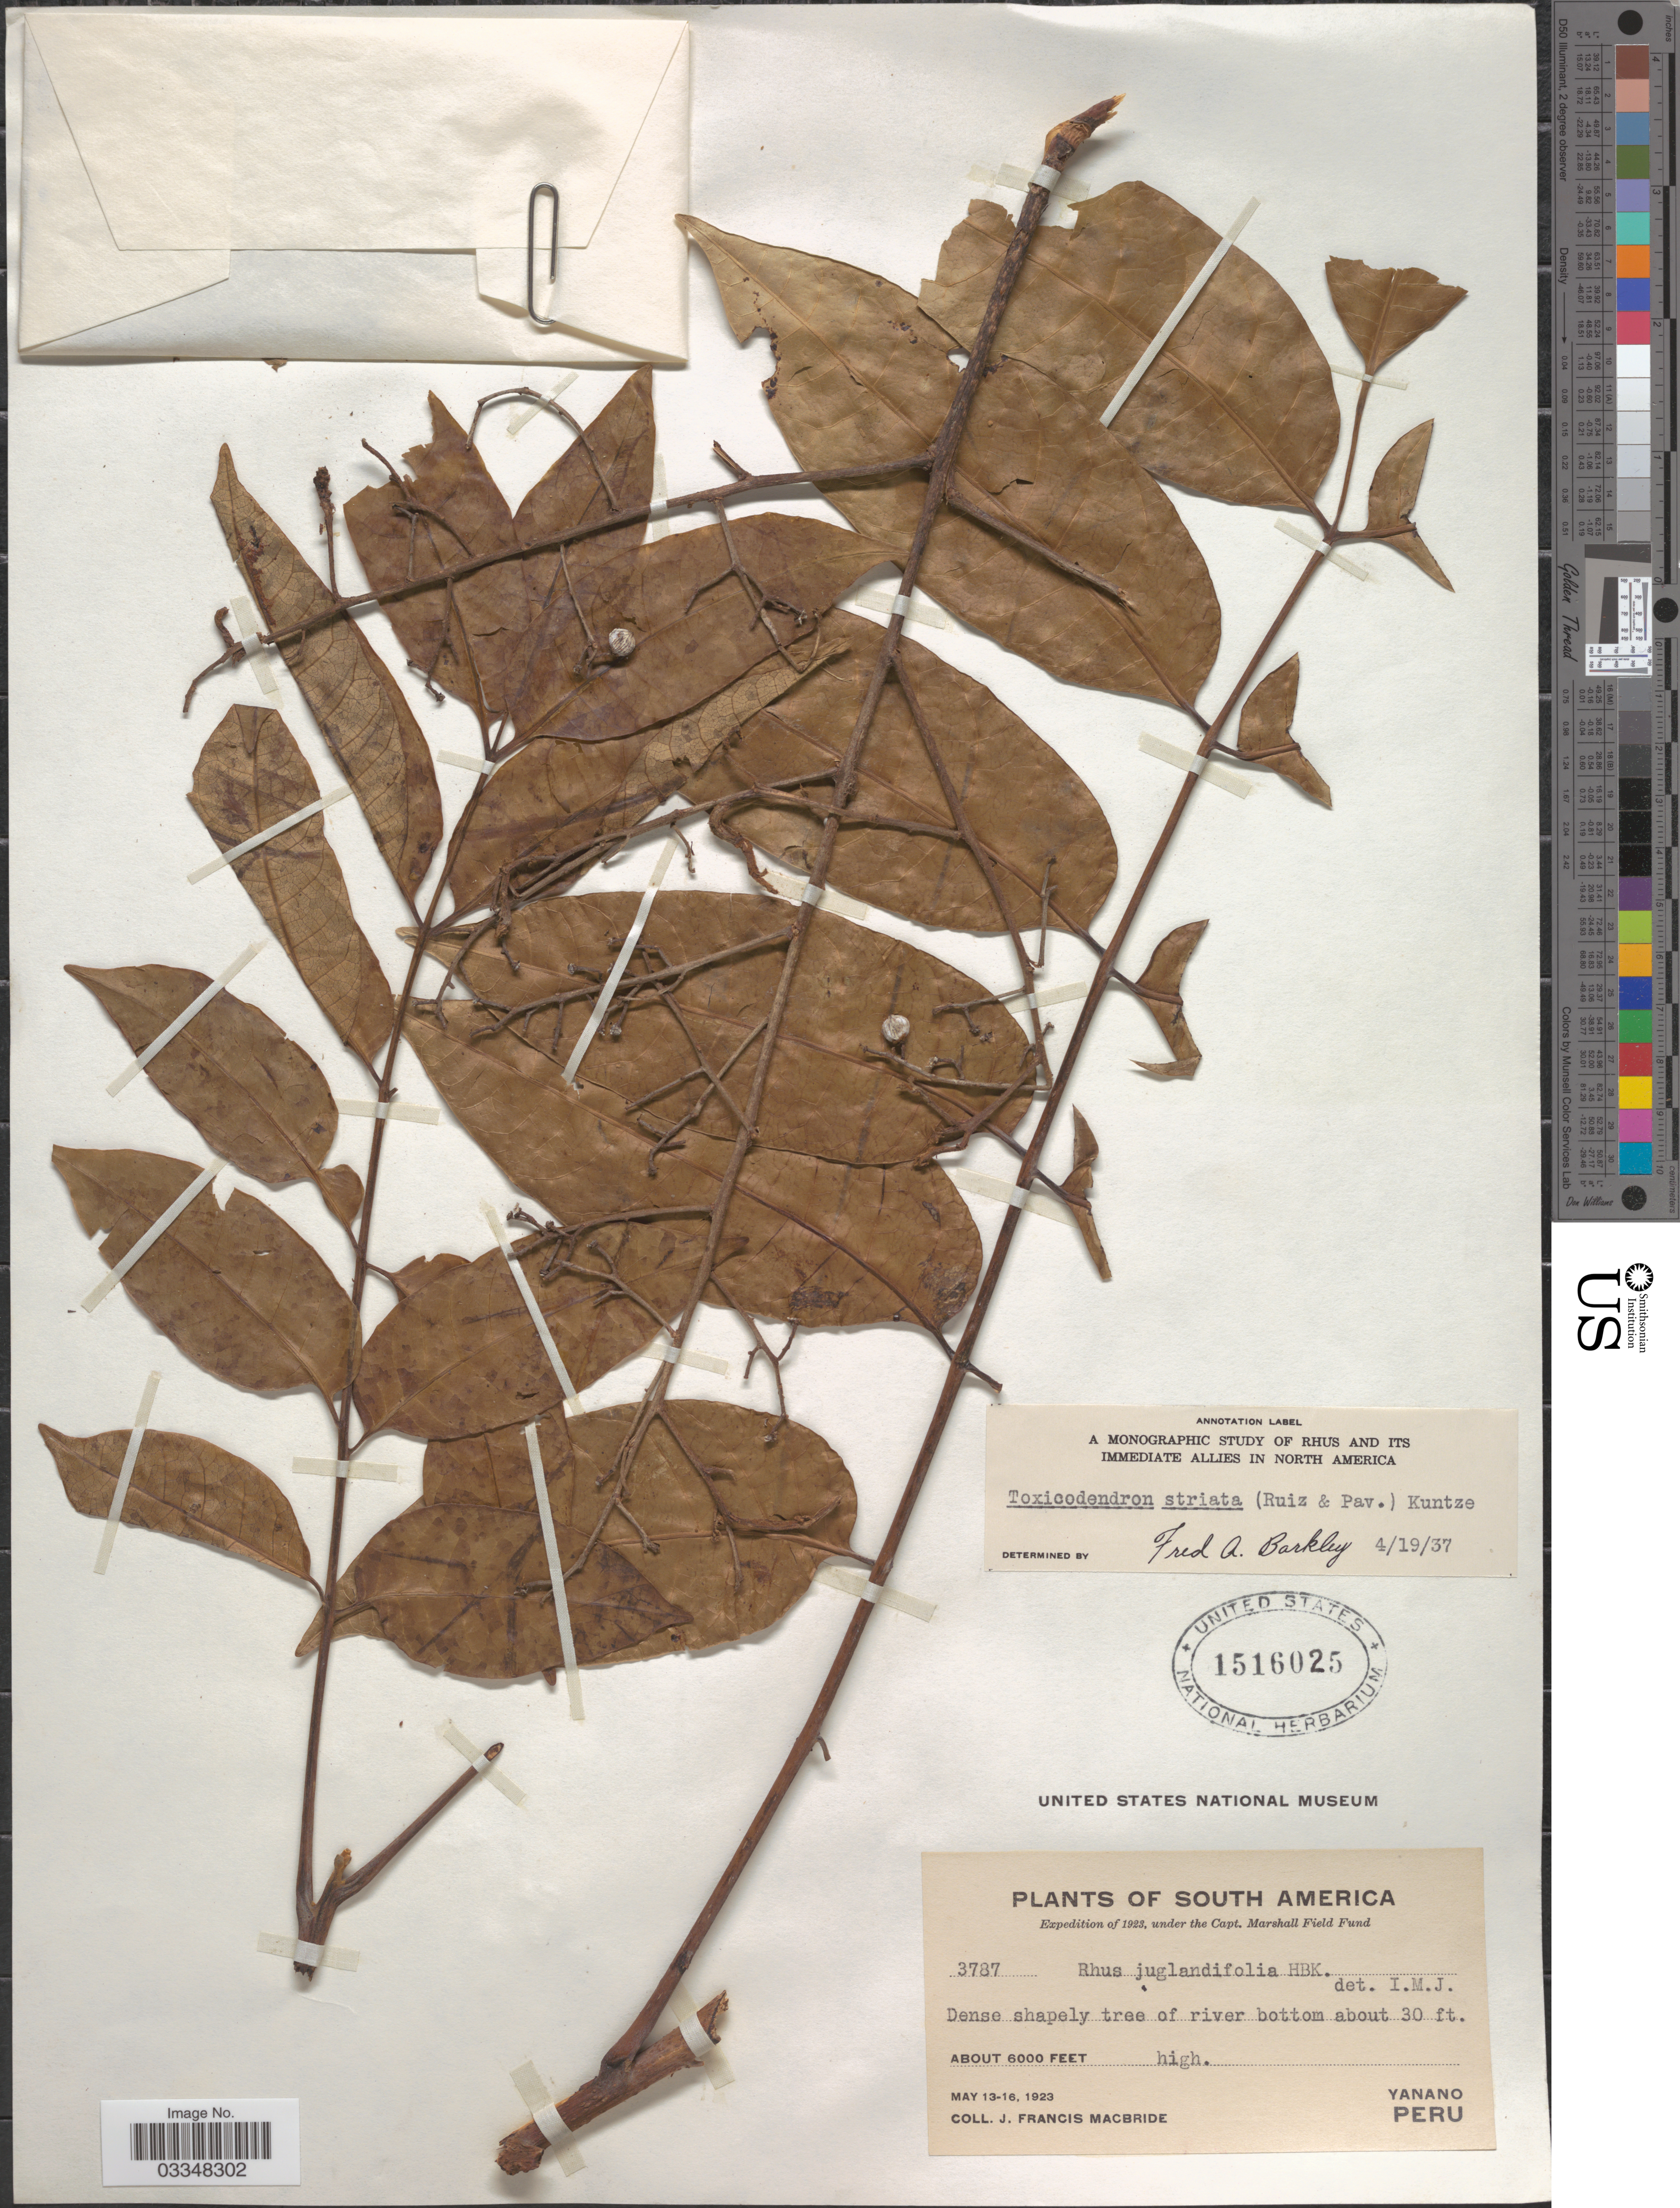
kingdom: Plantae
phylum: Tracheophyta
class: Magnoliopsida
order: Sapindales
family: Anacardiaceae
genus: Toxicodendron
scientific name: Toxicodendron striatum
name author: (Ruiz & Pav.) Kuntze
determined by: Mitchell, John D.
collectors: J. F. Macbride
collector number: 3787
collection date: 1923-05-13/1923-05-16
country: Peru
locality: Yanano.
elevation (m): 1829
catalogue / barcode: US 1516025